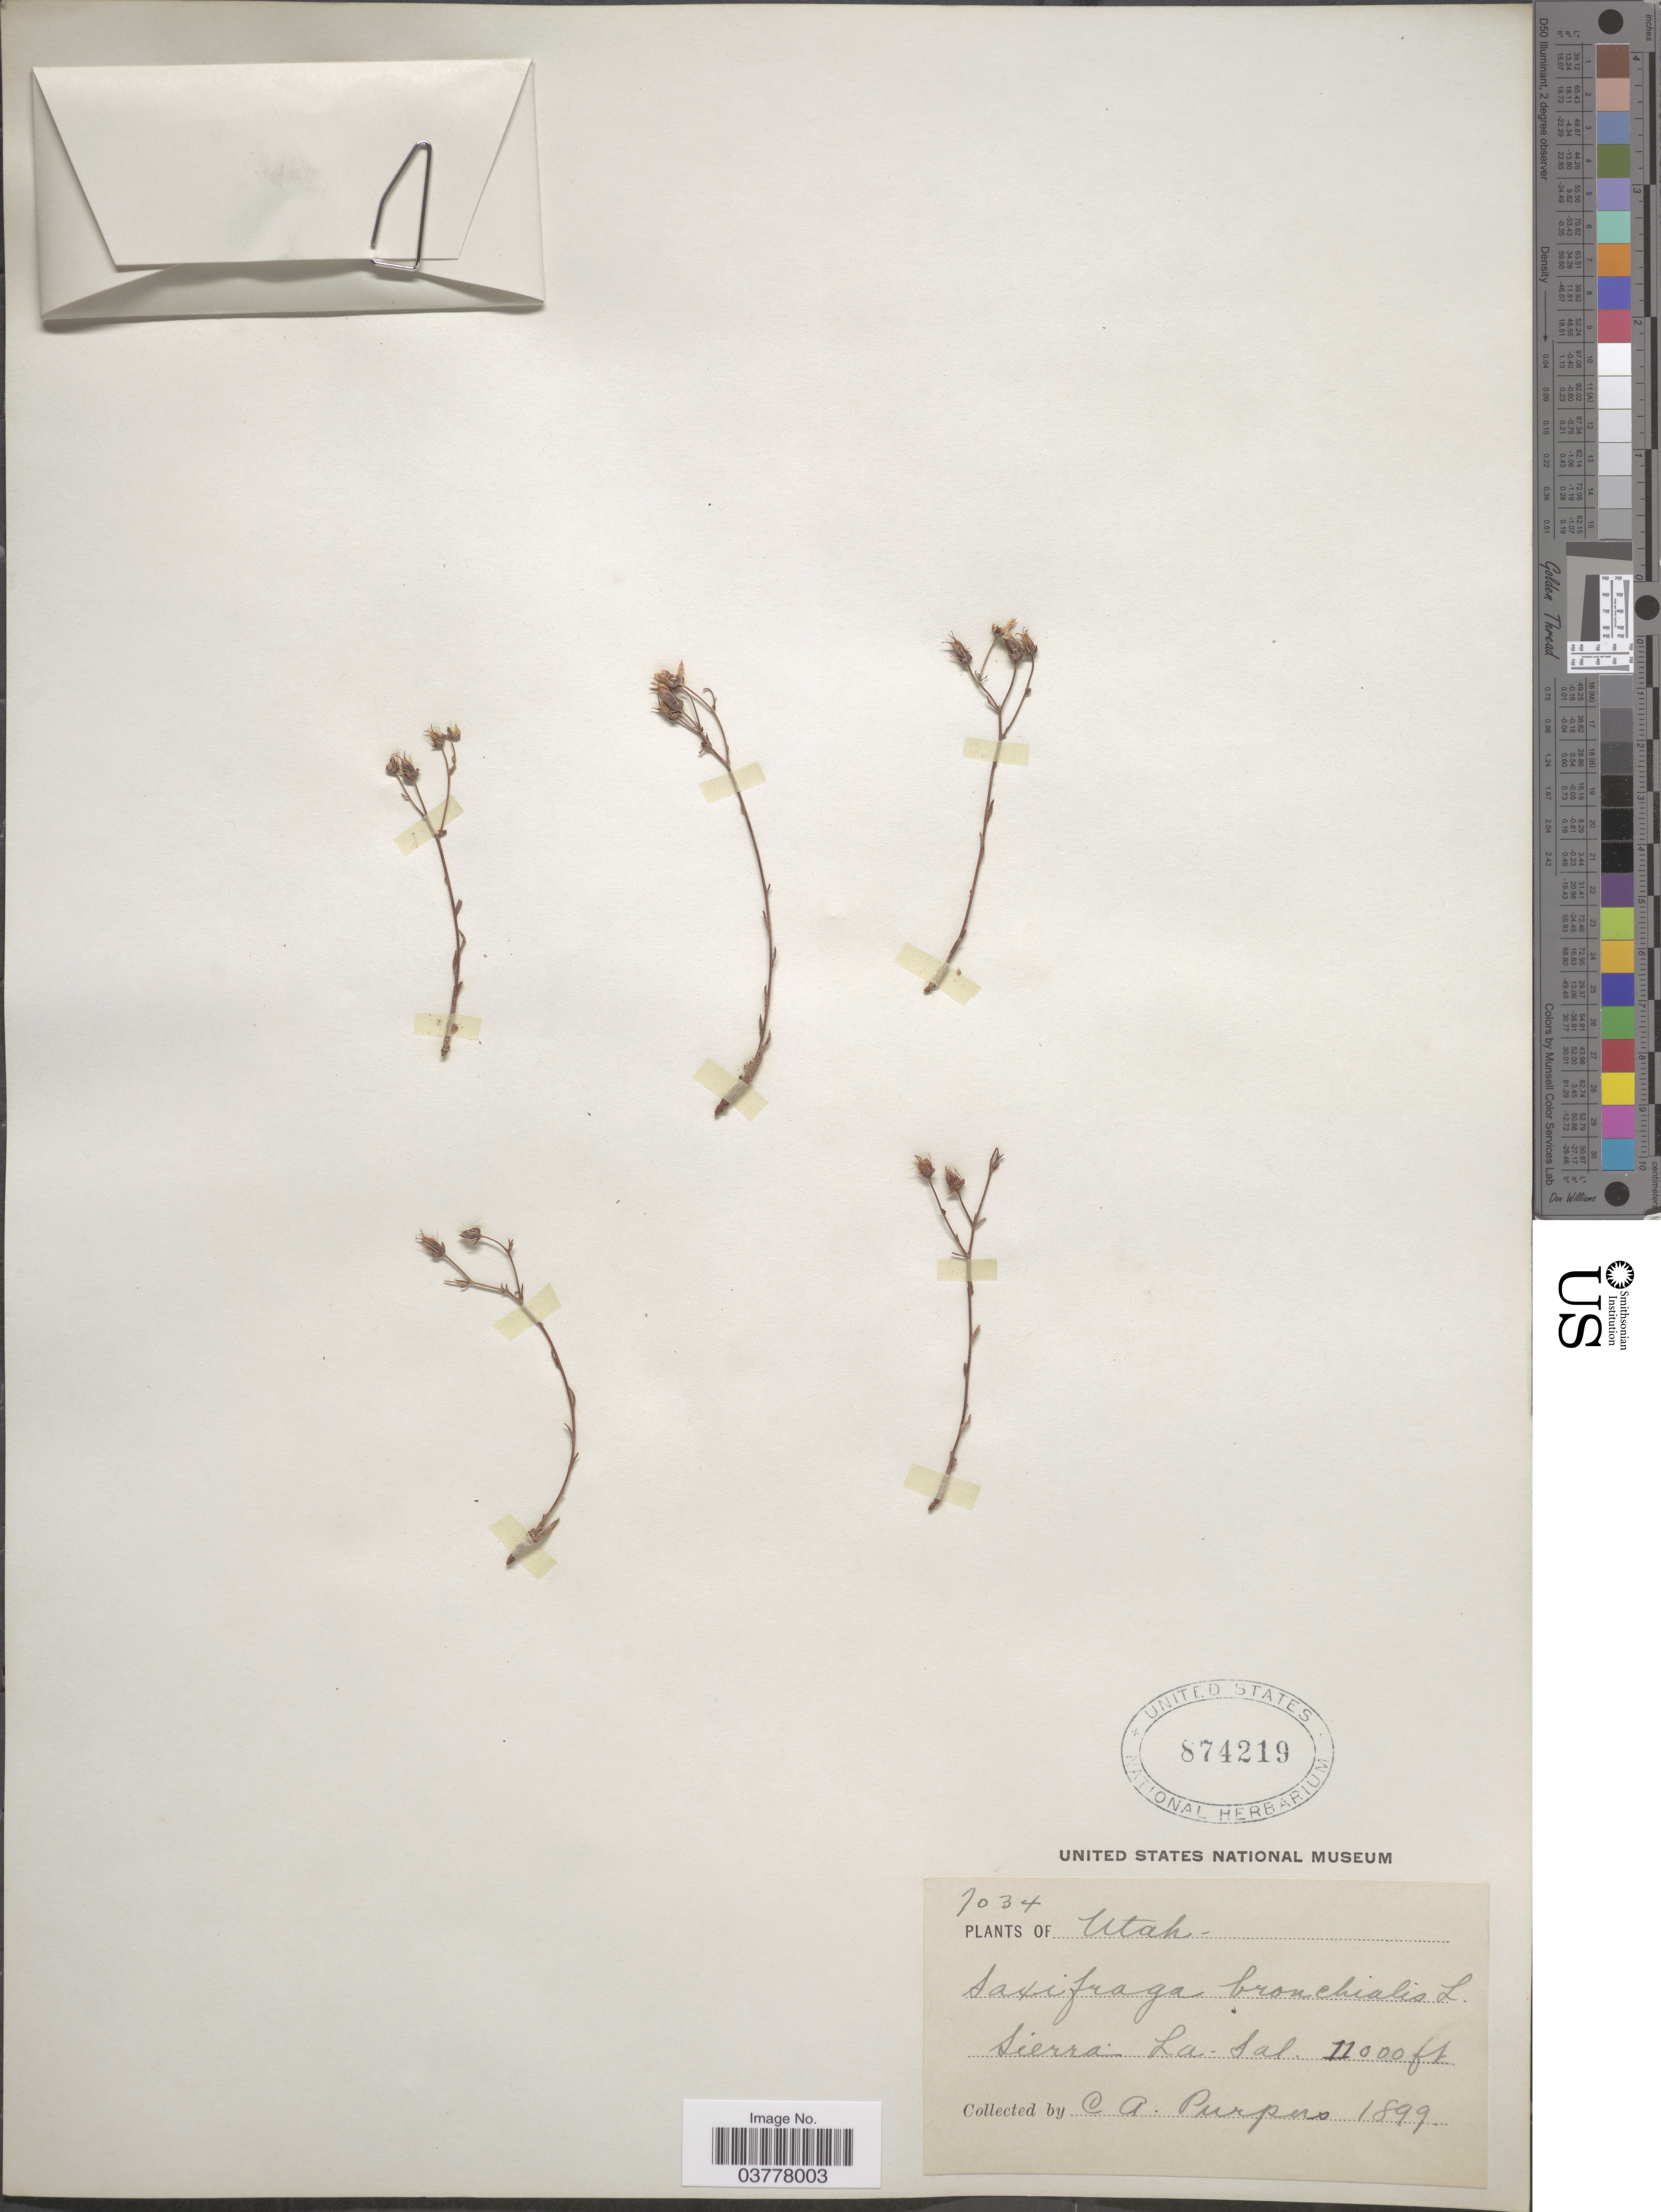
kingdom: Plantae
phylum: Tracheophyta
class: Magnoliopsida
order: Saxifragales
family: Saxifragaceae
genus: Saxifraga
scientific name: Saxifraga bronchialis subsp. austromontana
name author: (Wiegand) Piper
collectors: C. A. Purpus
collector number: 7034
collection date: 1899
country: United States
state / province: Utah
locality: Sierra La-Sal.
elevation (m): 3353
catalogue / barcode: US 874219